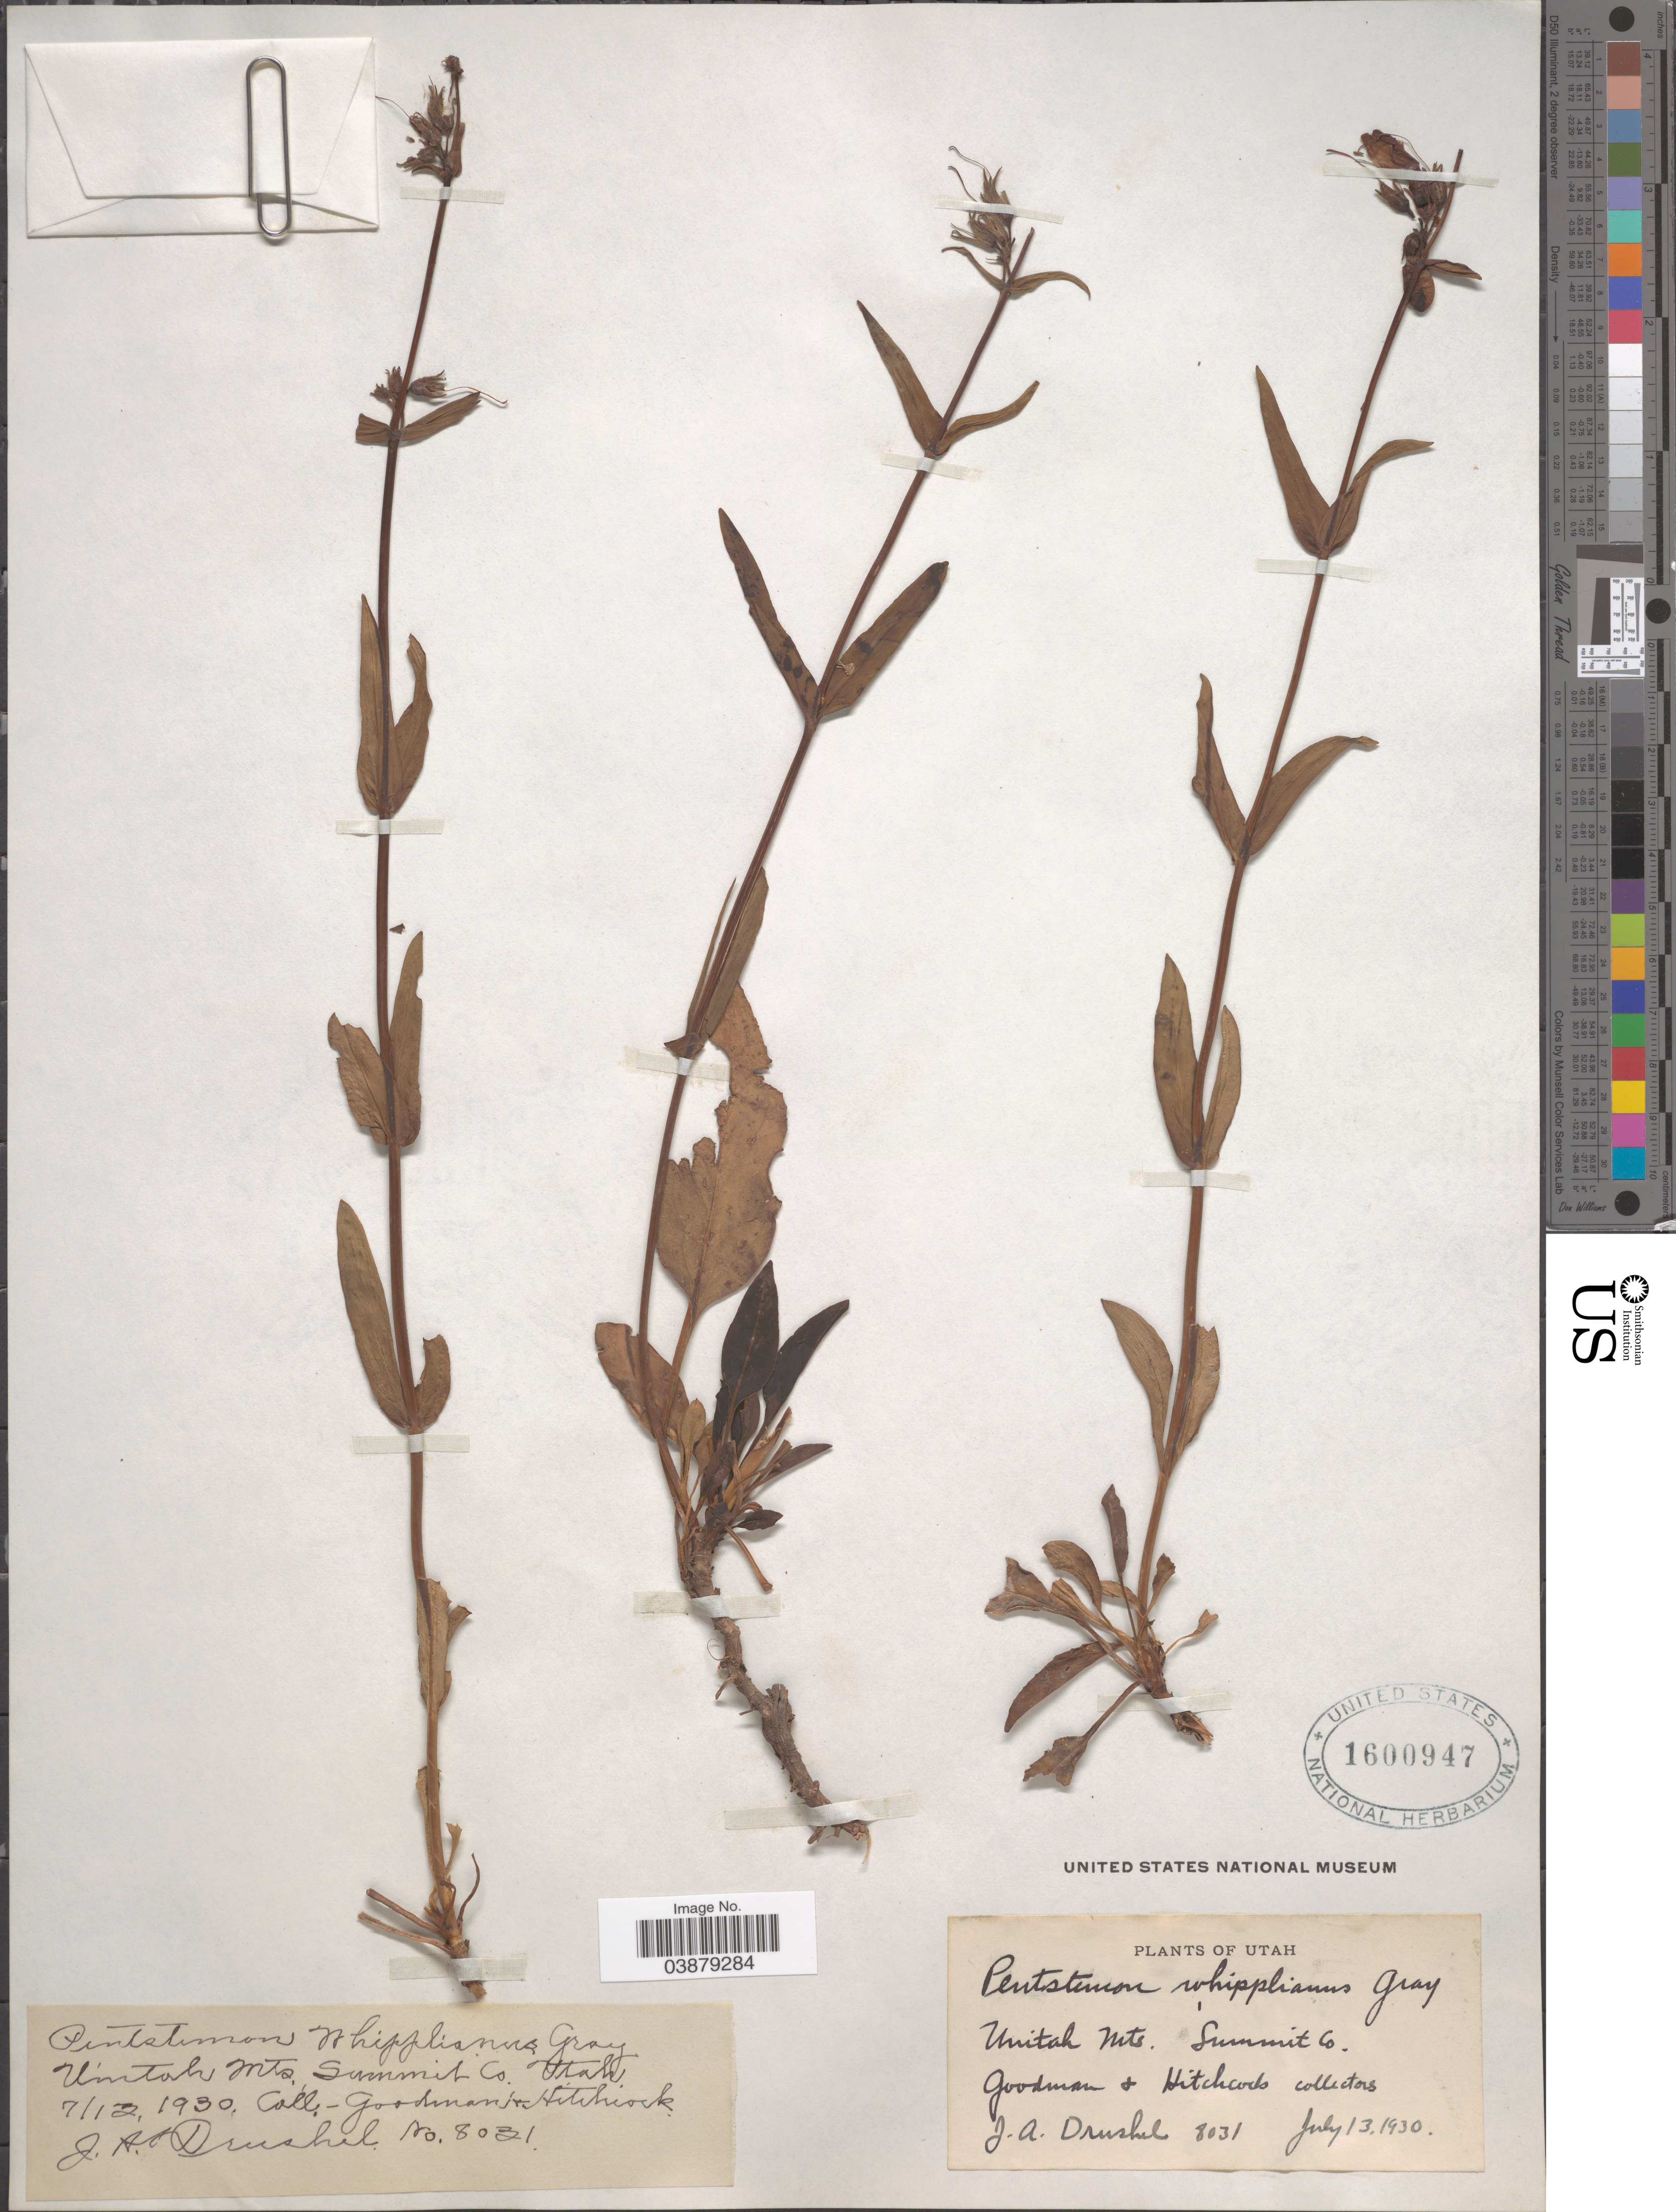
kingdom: Plantae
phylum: Tracheophyta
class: Magnoliopsida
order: Lamiales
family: Plantaginaceae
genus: Penstemon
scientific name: Penstemon whippleanus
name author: A. Gray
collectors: Goodman, -- Hitchcock & J. A. Drushel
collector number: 8031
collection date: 1930-07-13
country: United States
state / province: Utah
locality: Uintah Mts. Summit Co.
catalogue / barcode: US 1600947